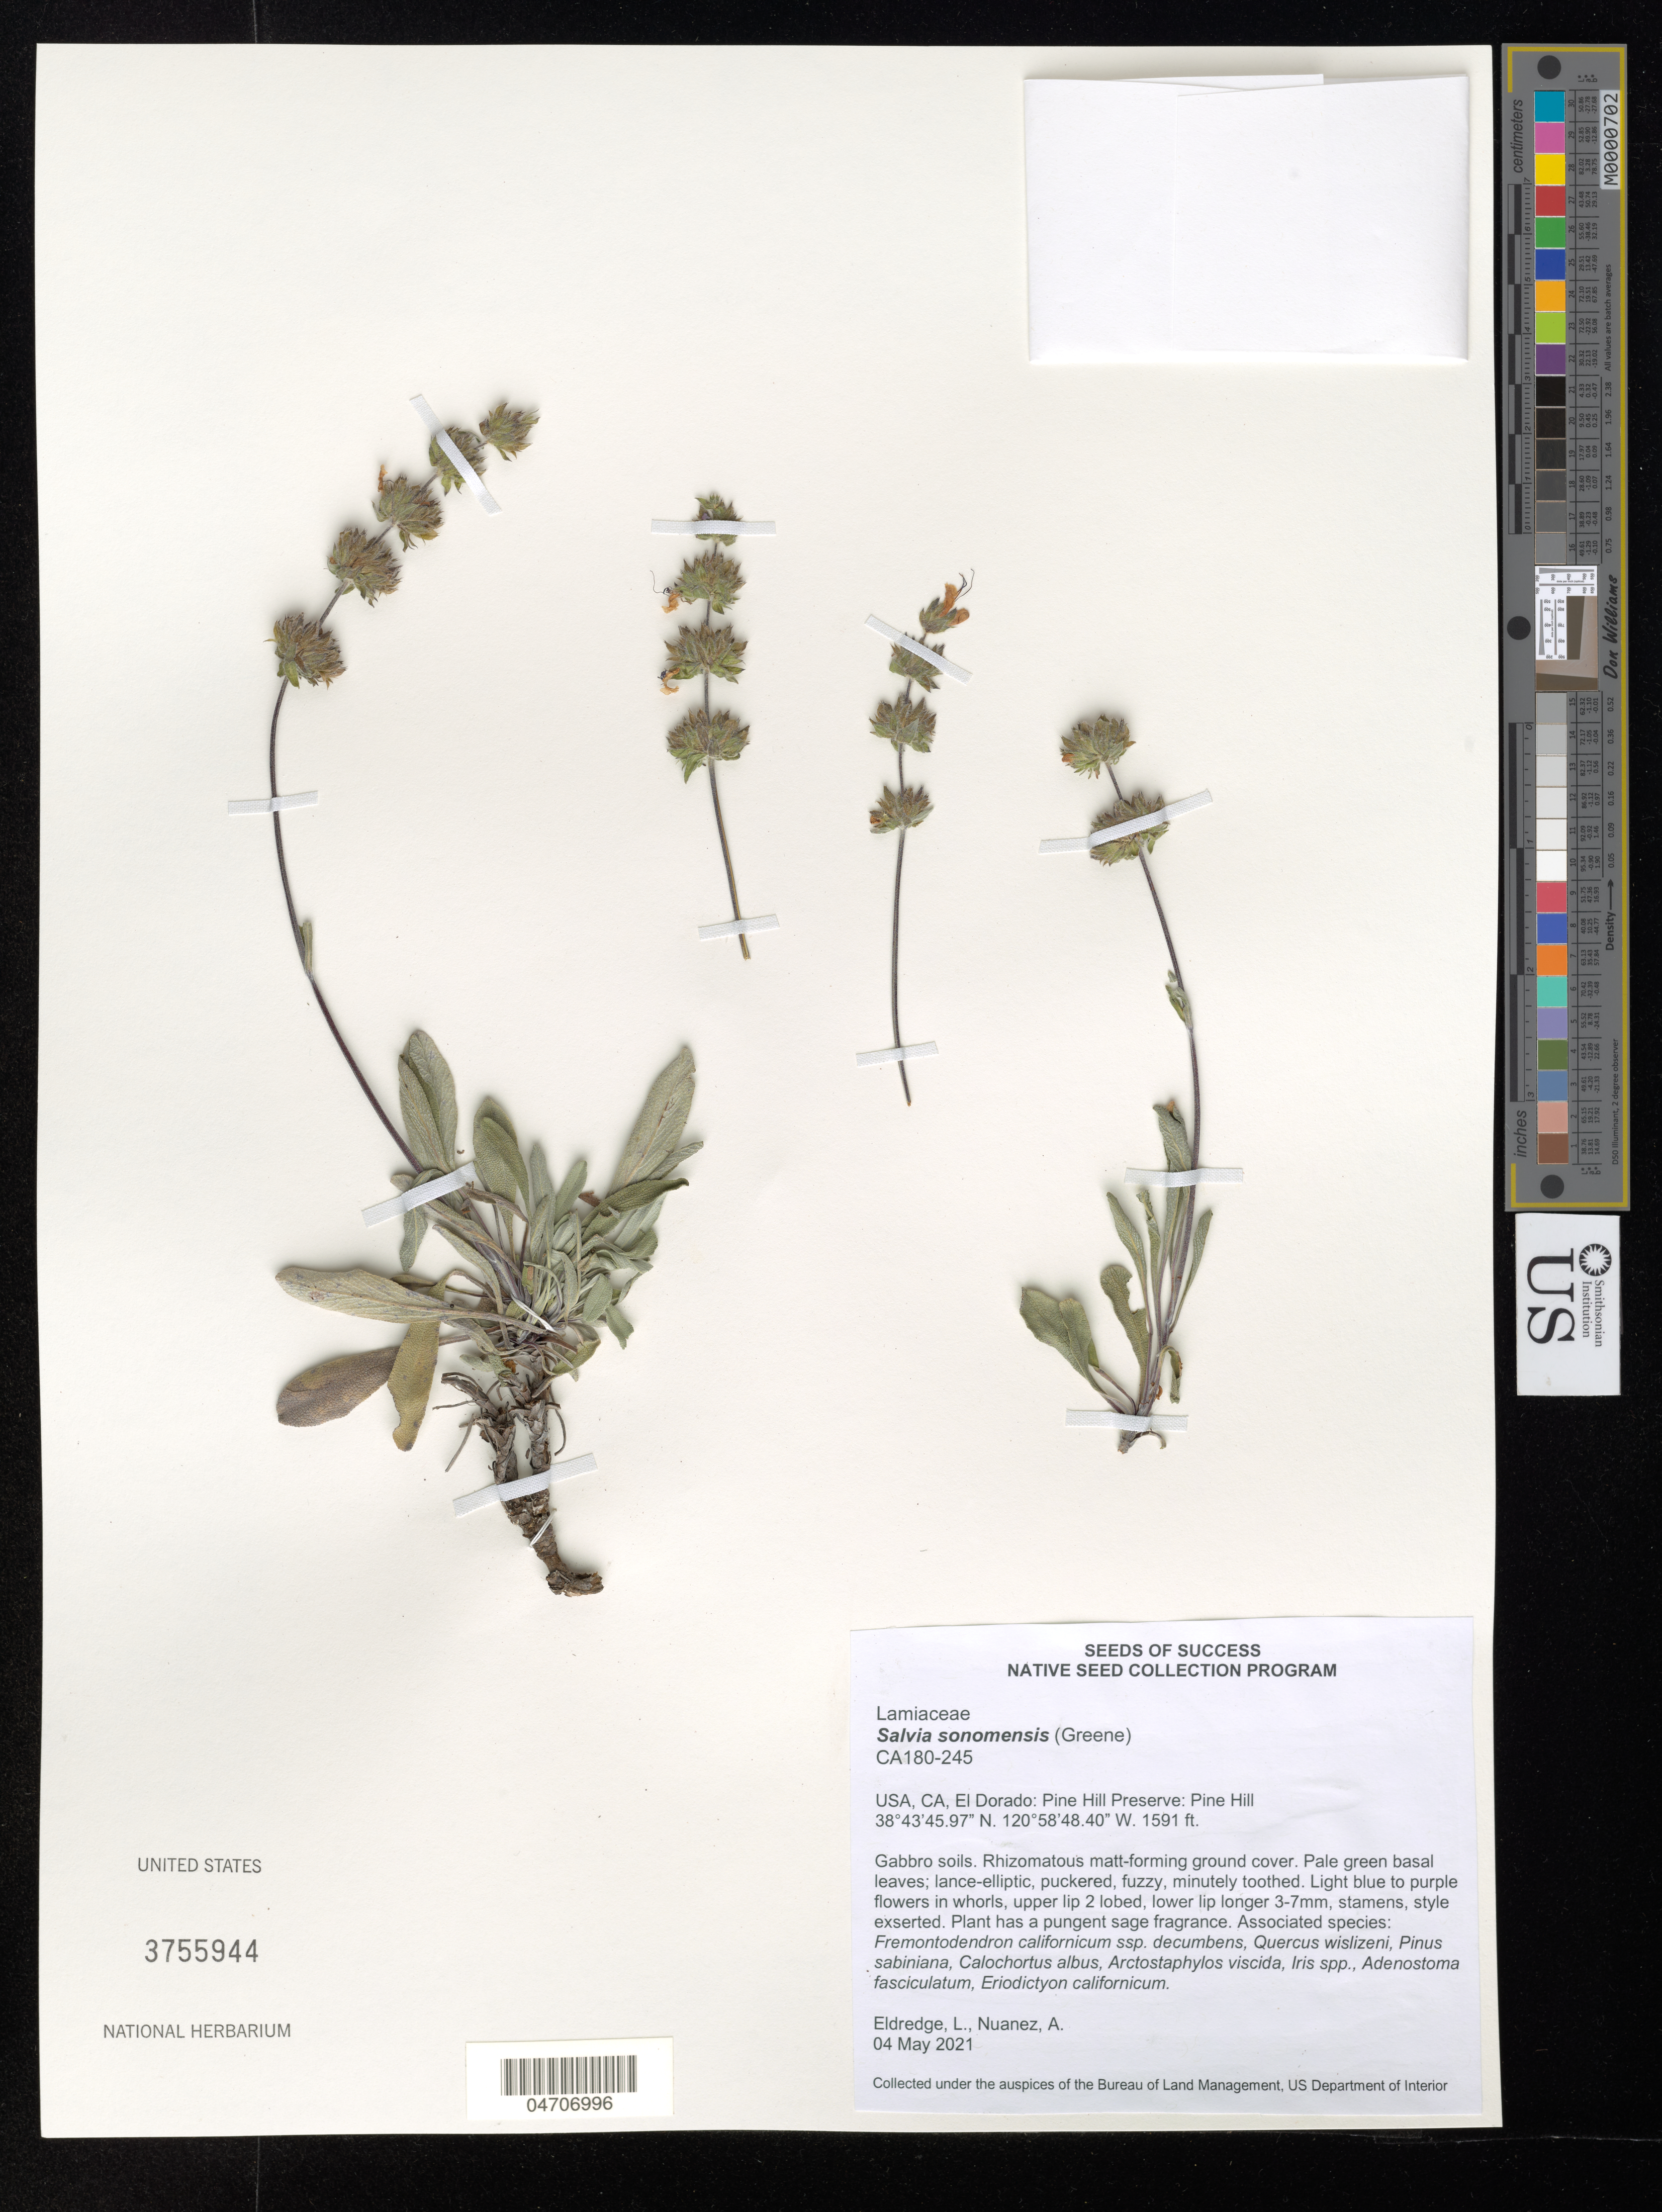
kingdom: Plantae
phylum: Tracheophyta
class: Magnoliopsida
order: Lamiales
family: Lamiaceae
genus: Salvia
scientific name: Salvia sonomensis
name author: Greene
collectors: L. Eldredge & A. Nuanez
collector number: CA180-245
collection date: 2021-05-04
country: United States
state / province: California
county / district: El Dorado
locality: El Dorado: Pine Hill Preserve: Pine Hill.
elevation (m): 485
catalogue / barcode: US 3755944